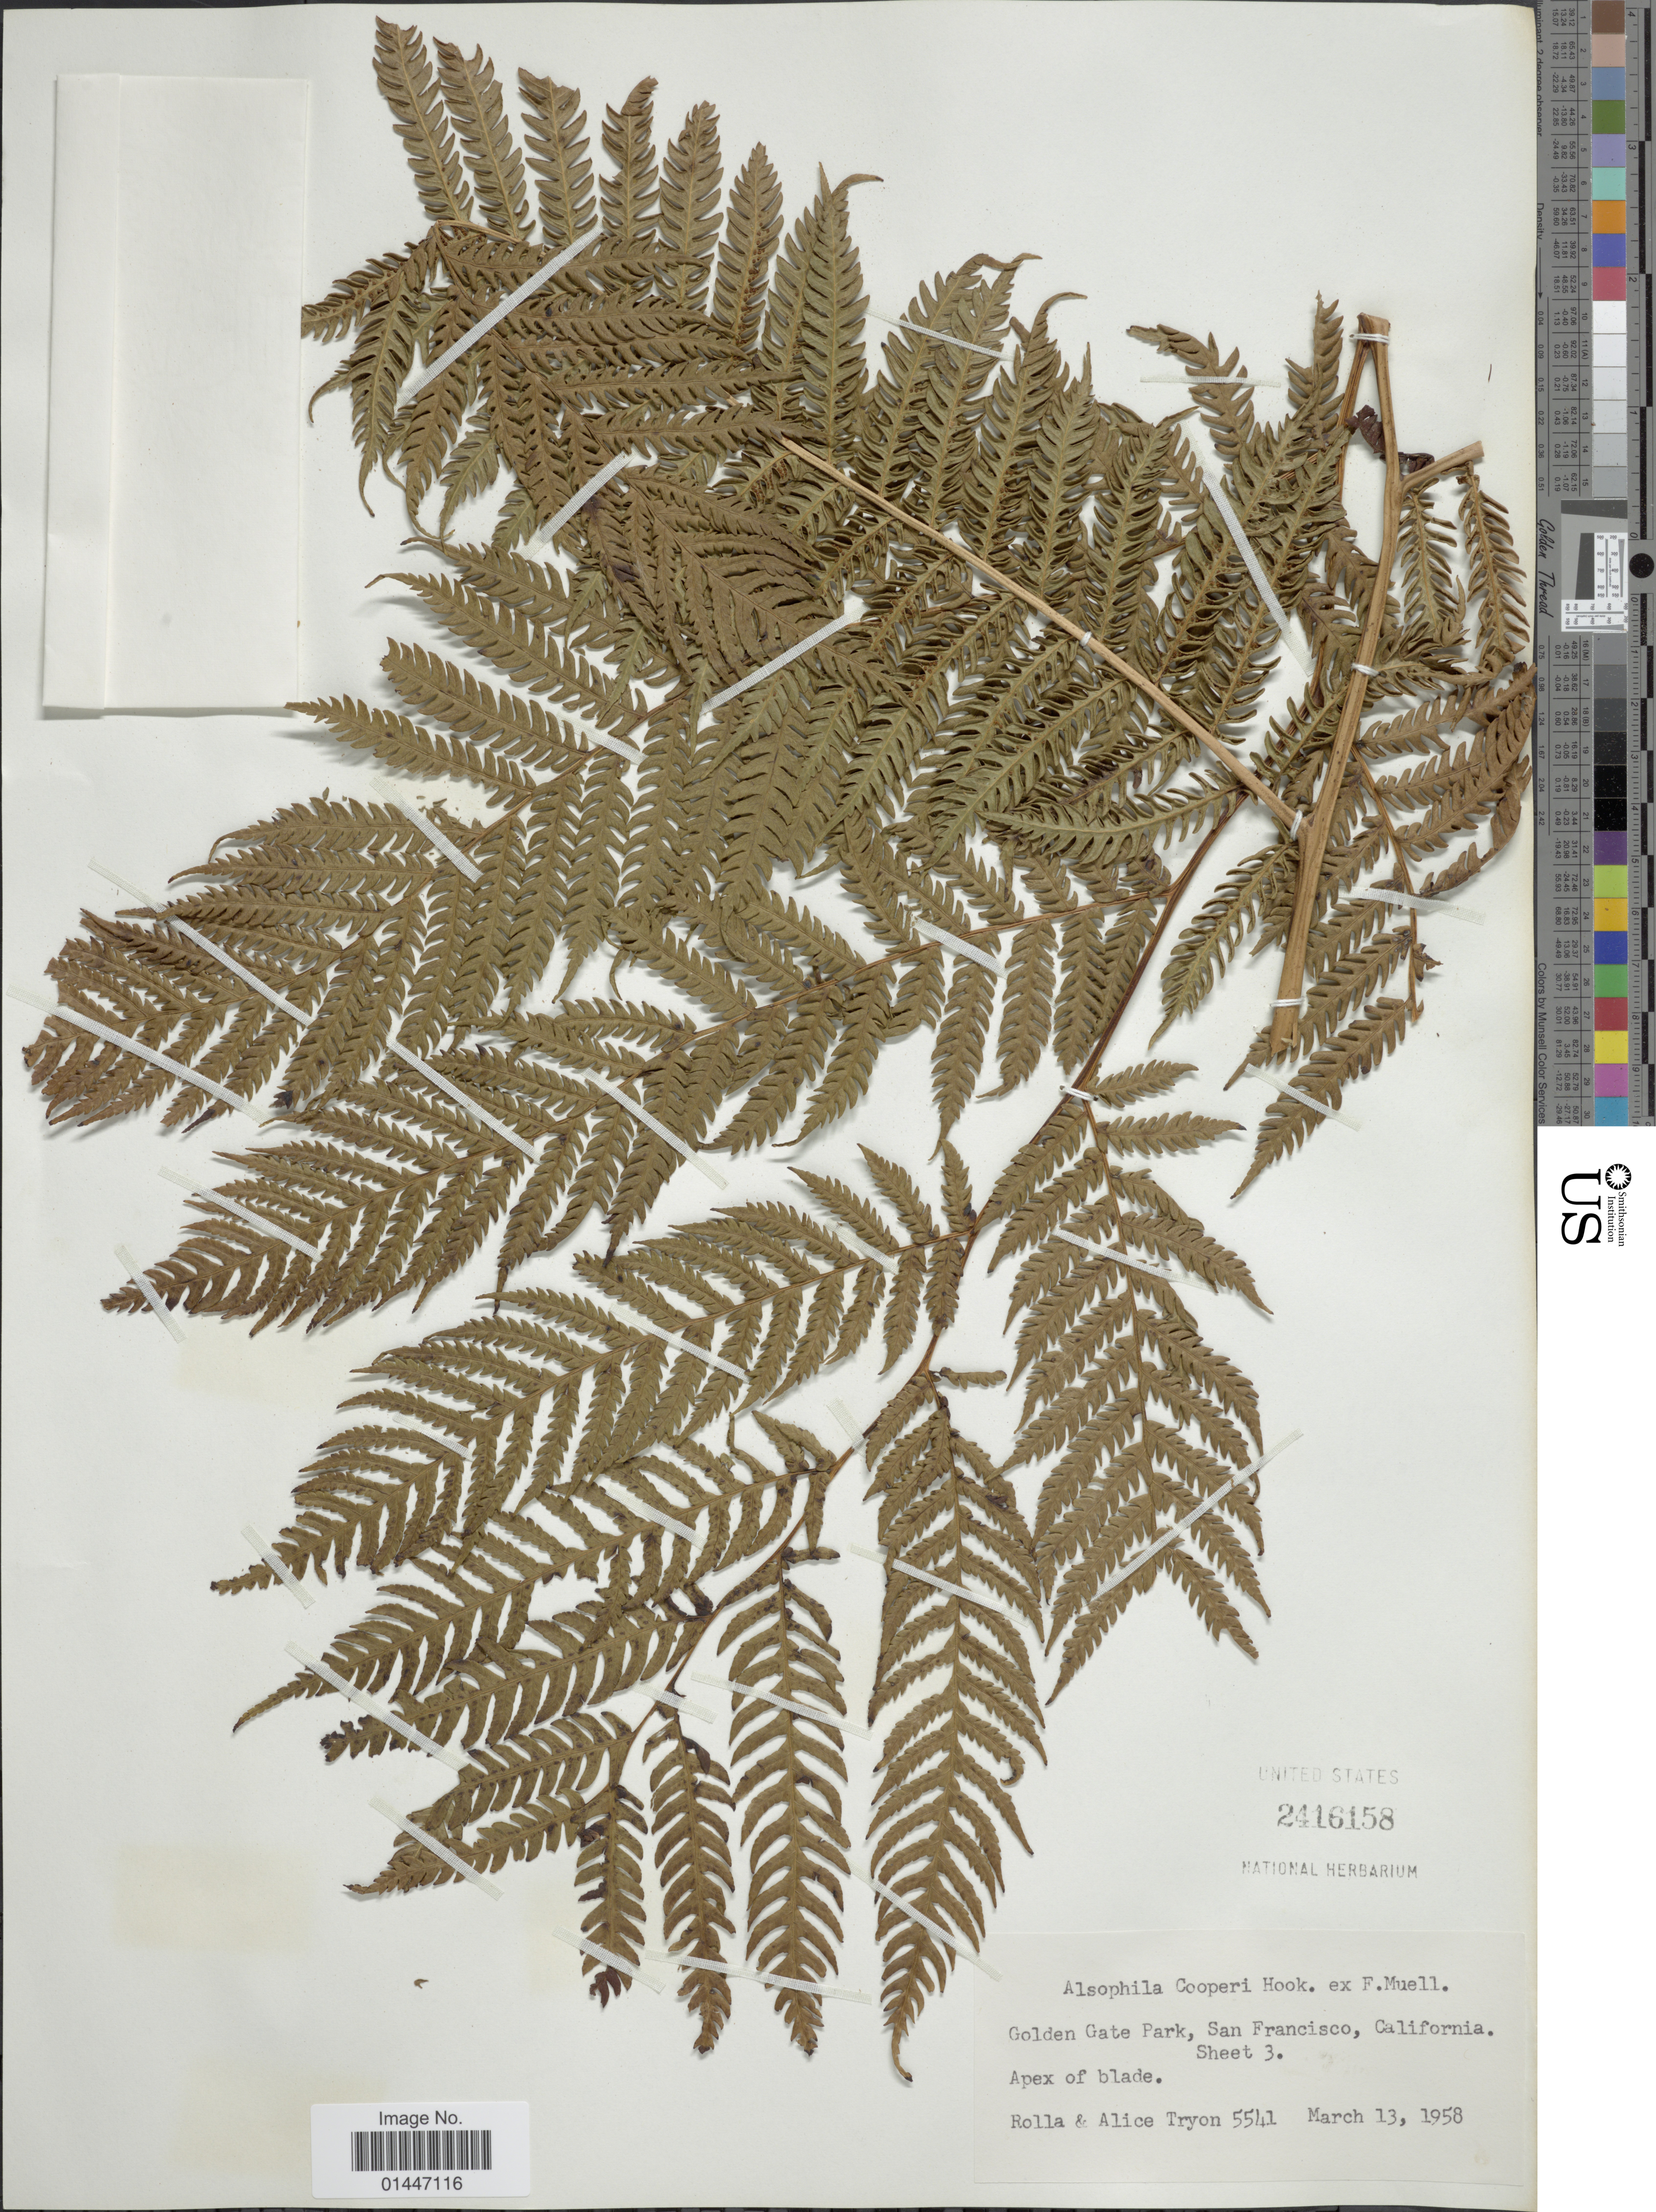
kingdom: Plantae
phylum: Tracheophyta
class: Polypodiopsida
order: Cyatheales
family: Cyatheaceae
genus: Sphaeropteris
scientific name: Sphaeropteris cooperi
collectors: R. M. Tryon & A. F. Tryon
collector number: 5541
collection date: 1958-03-13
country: United States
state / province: California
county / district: San Francisco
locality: Golden State Park, San Francisco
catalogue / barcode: US 2416158